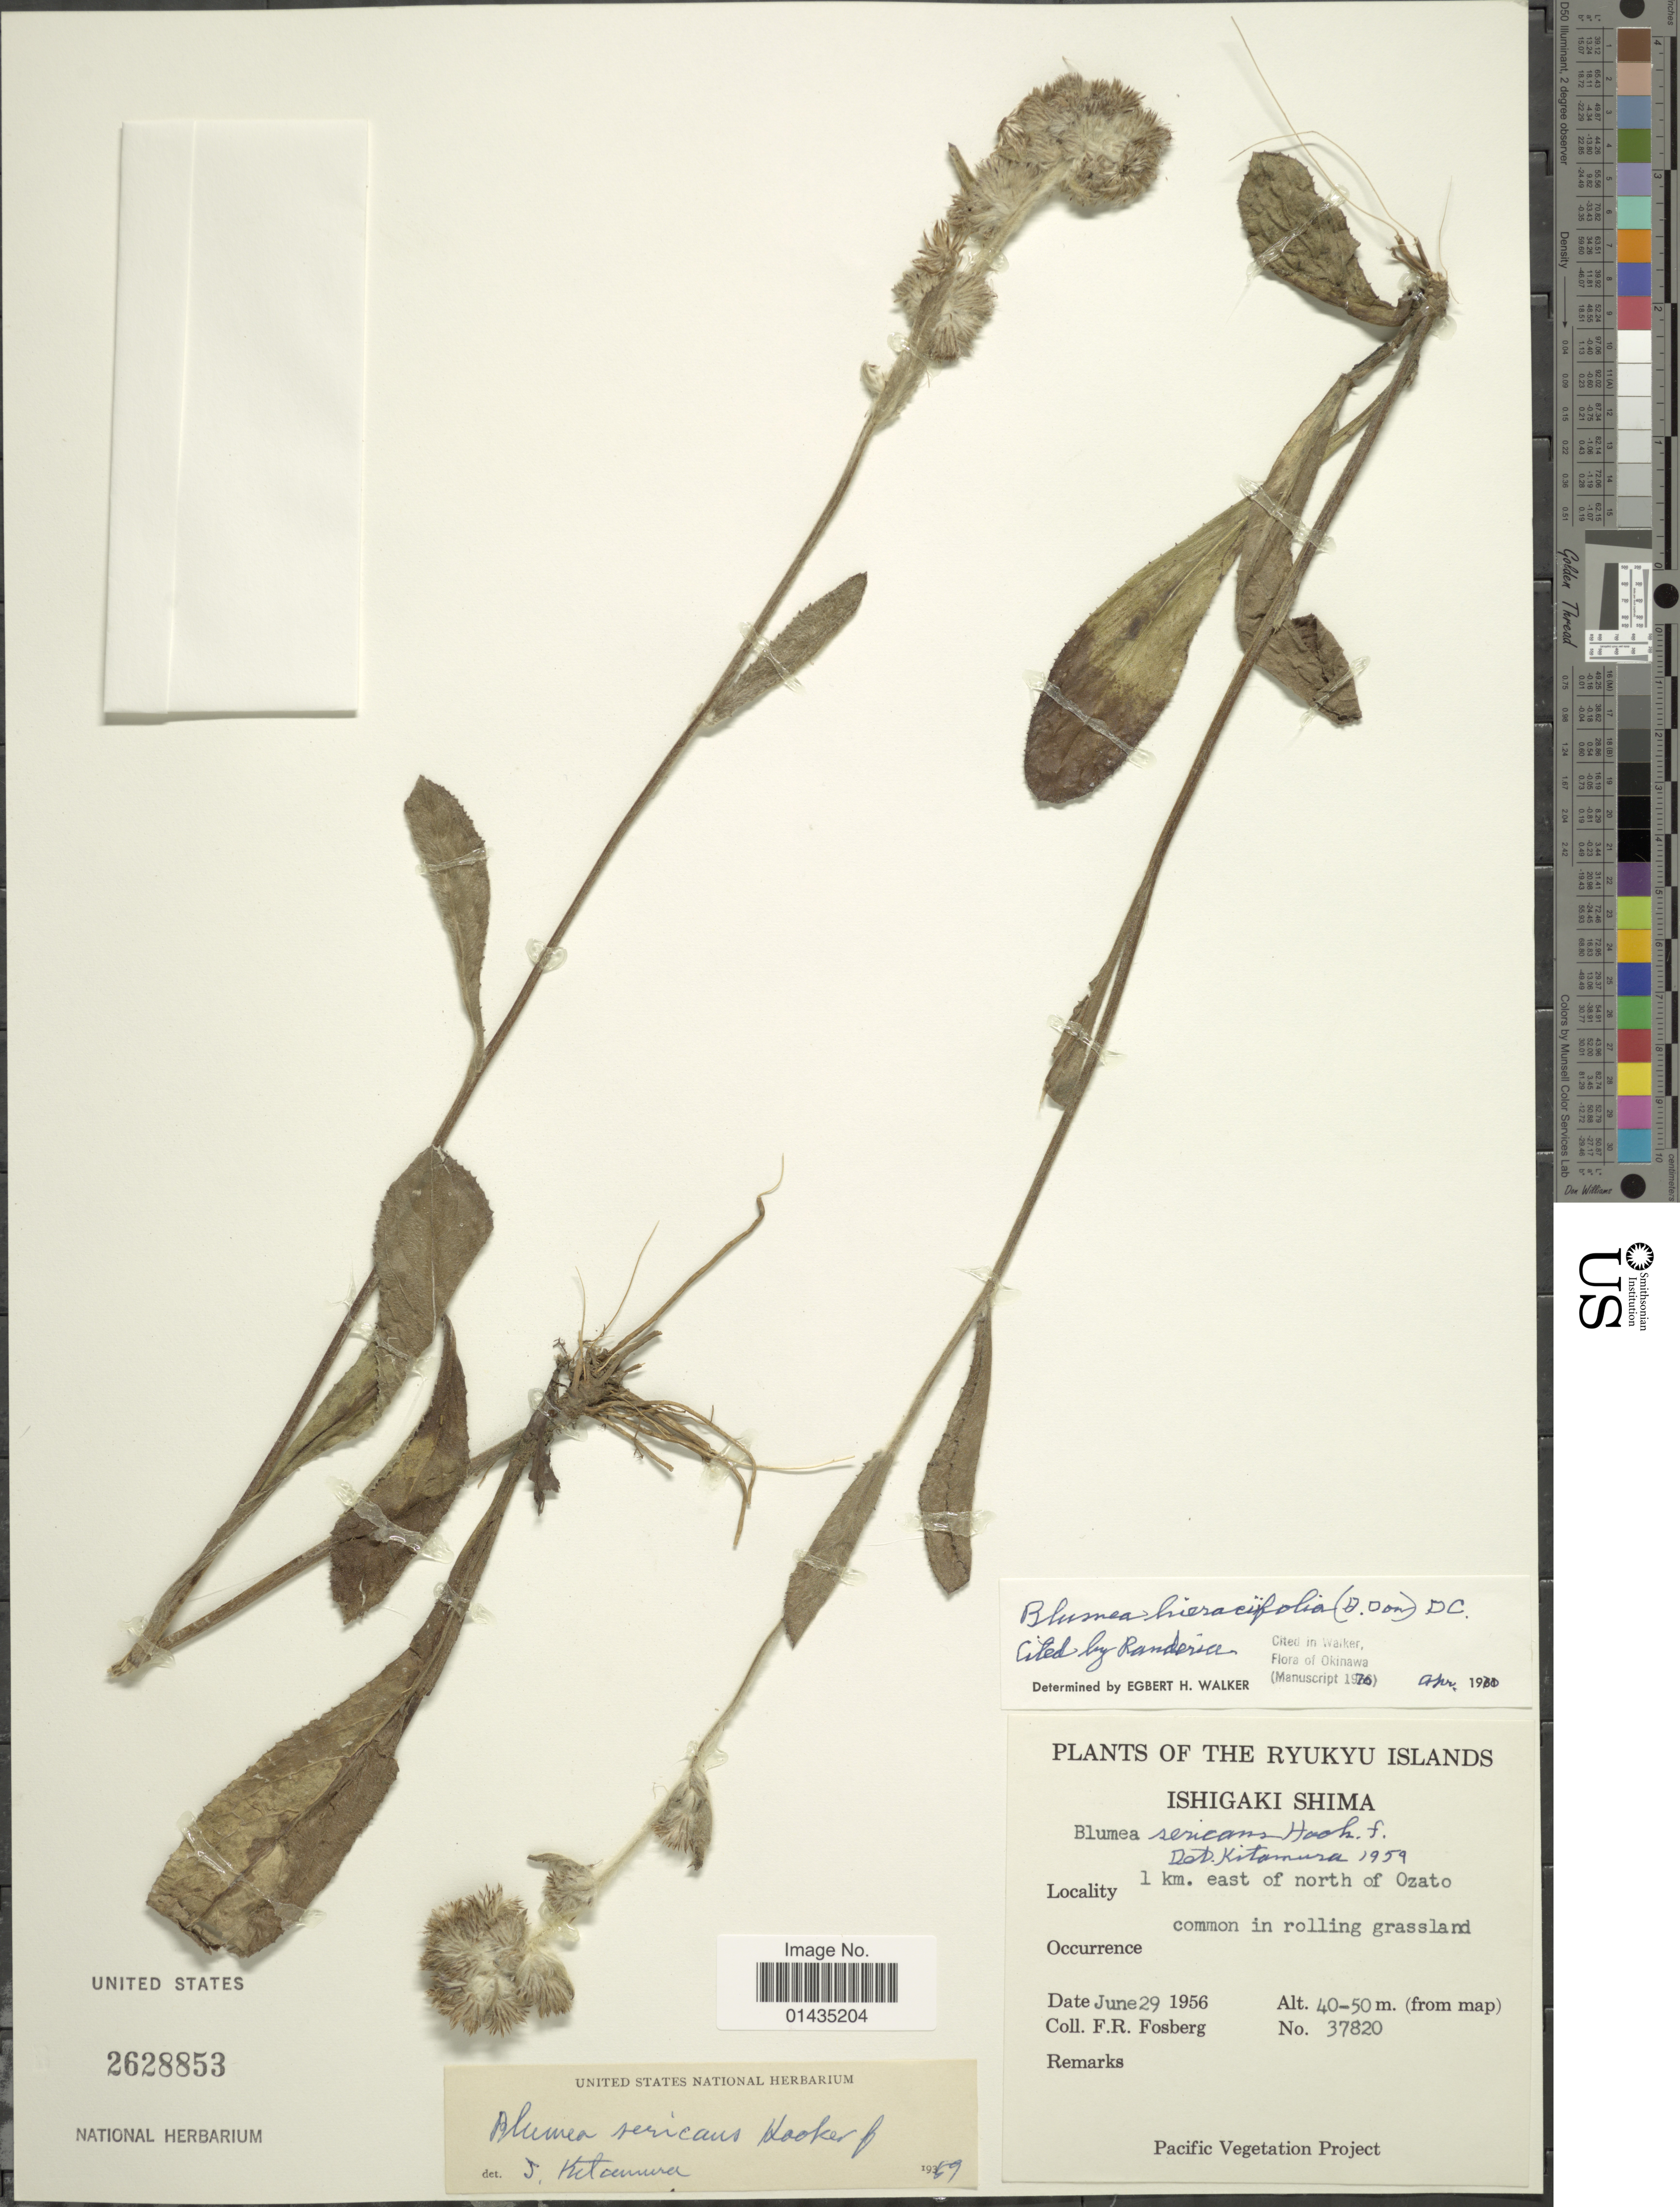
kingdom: Plantae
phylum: Tracheophyta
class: Magnoliopsida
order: Asterales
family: Asteraceae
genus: Blumea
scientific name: Blumea hieraciifolia var. hieraciifolia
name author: (Spreng.) DC.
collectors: F. R. Fosberg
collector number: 37820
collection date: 1956-06-29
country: Japan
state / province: Okinawa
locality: Ryukyu Islands, Ishigaki Shima, 1 km east of north of Ozato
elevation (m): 40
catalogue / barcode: US 2628853